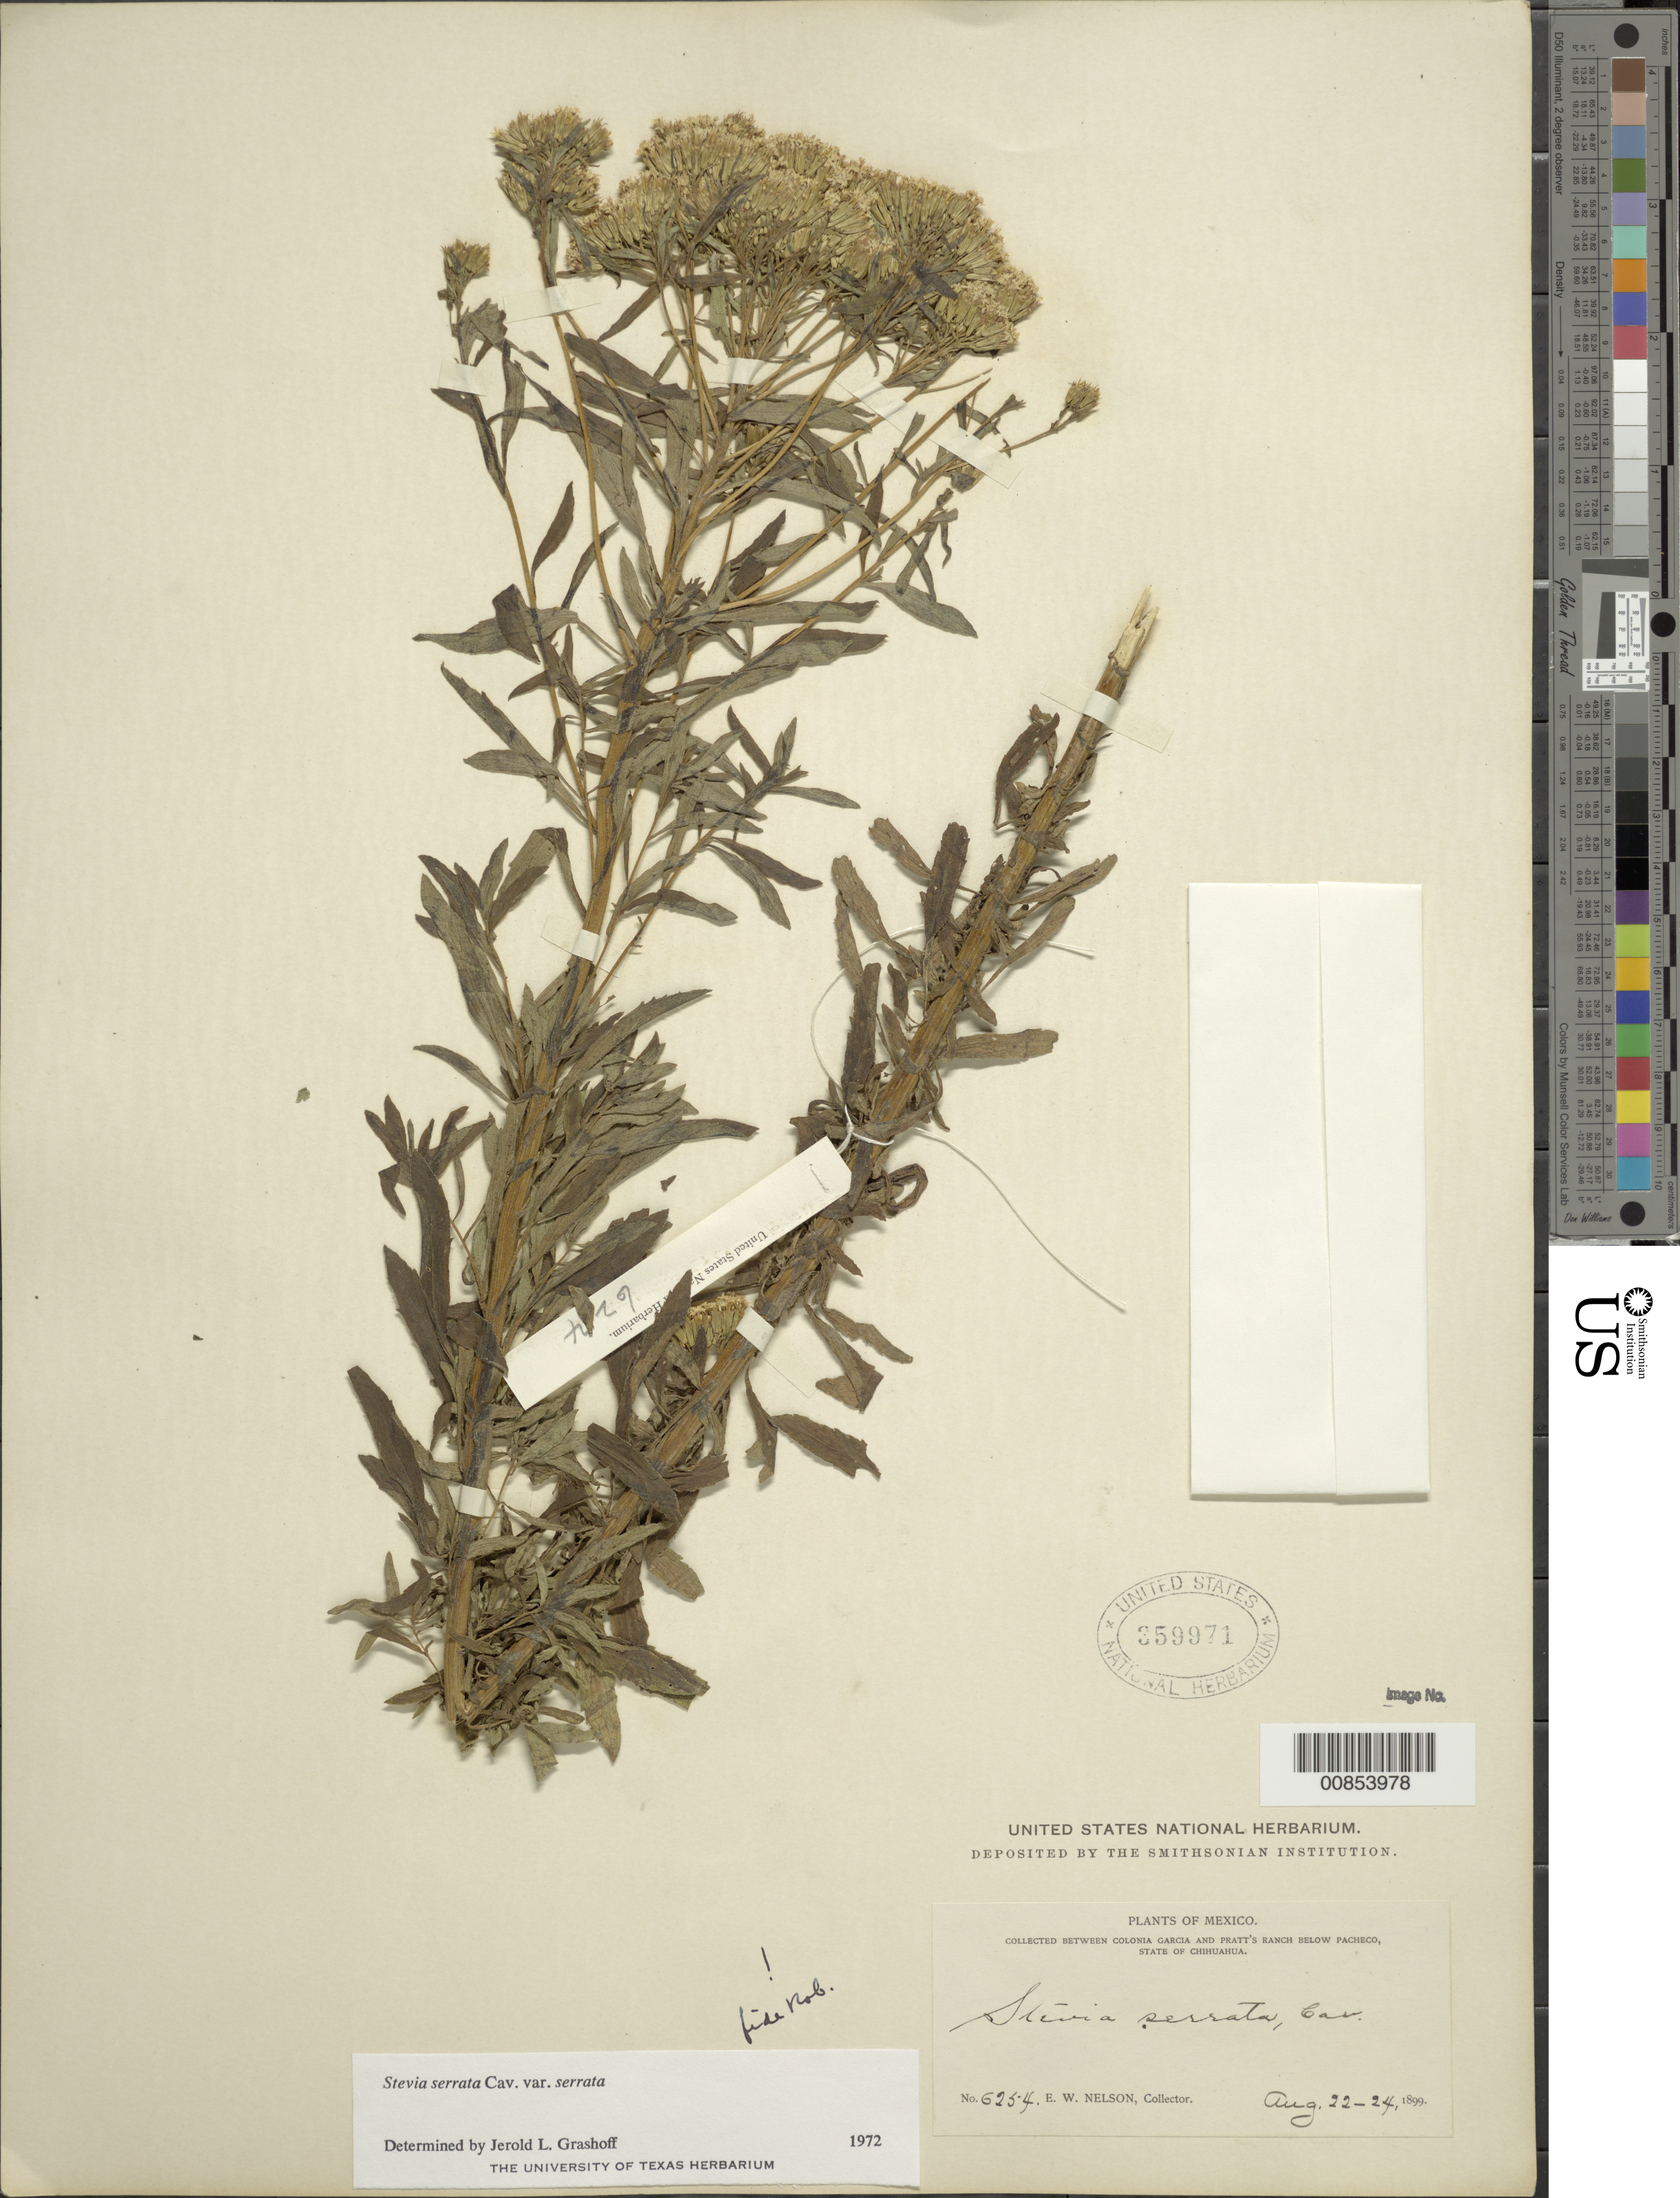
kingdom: Plantae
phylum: Tracheophyta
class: Magnoliopsida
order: Asterales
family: Asteraceae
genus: Stevia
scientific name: Stevia serrata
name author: Cav.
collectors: E. W. Nelson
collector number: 6254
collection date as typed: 22 Aug 1899 to 24 Aug 1899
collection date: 1899-08-22/1899-08-24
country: Mexico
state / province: Chihuahua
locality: Between Colonia García and Pratt's Ranch below Pacheco, Chihuahua.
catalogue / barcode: US 359971